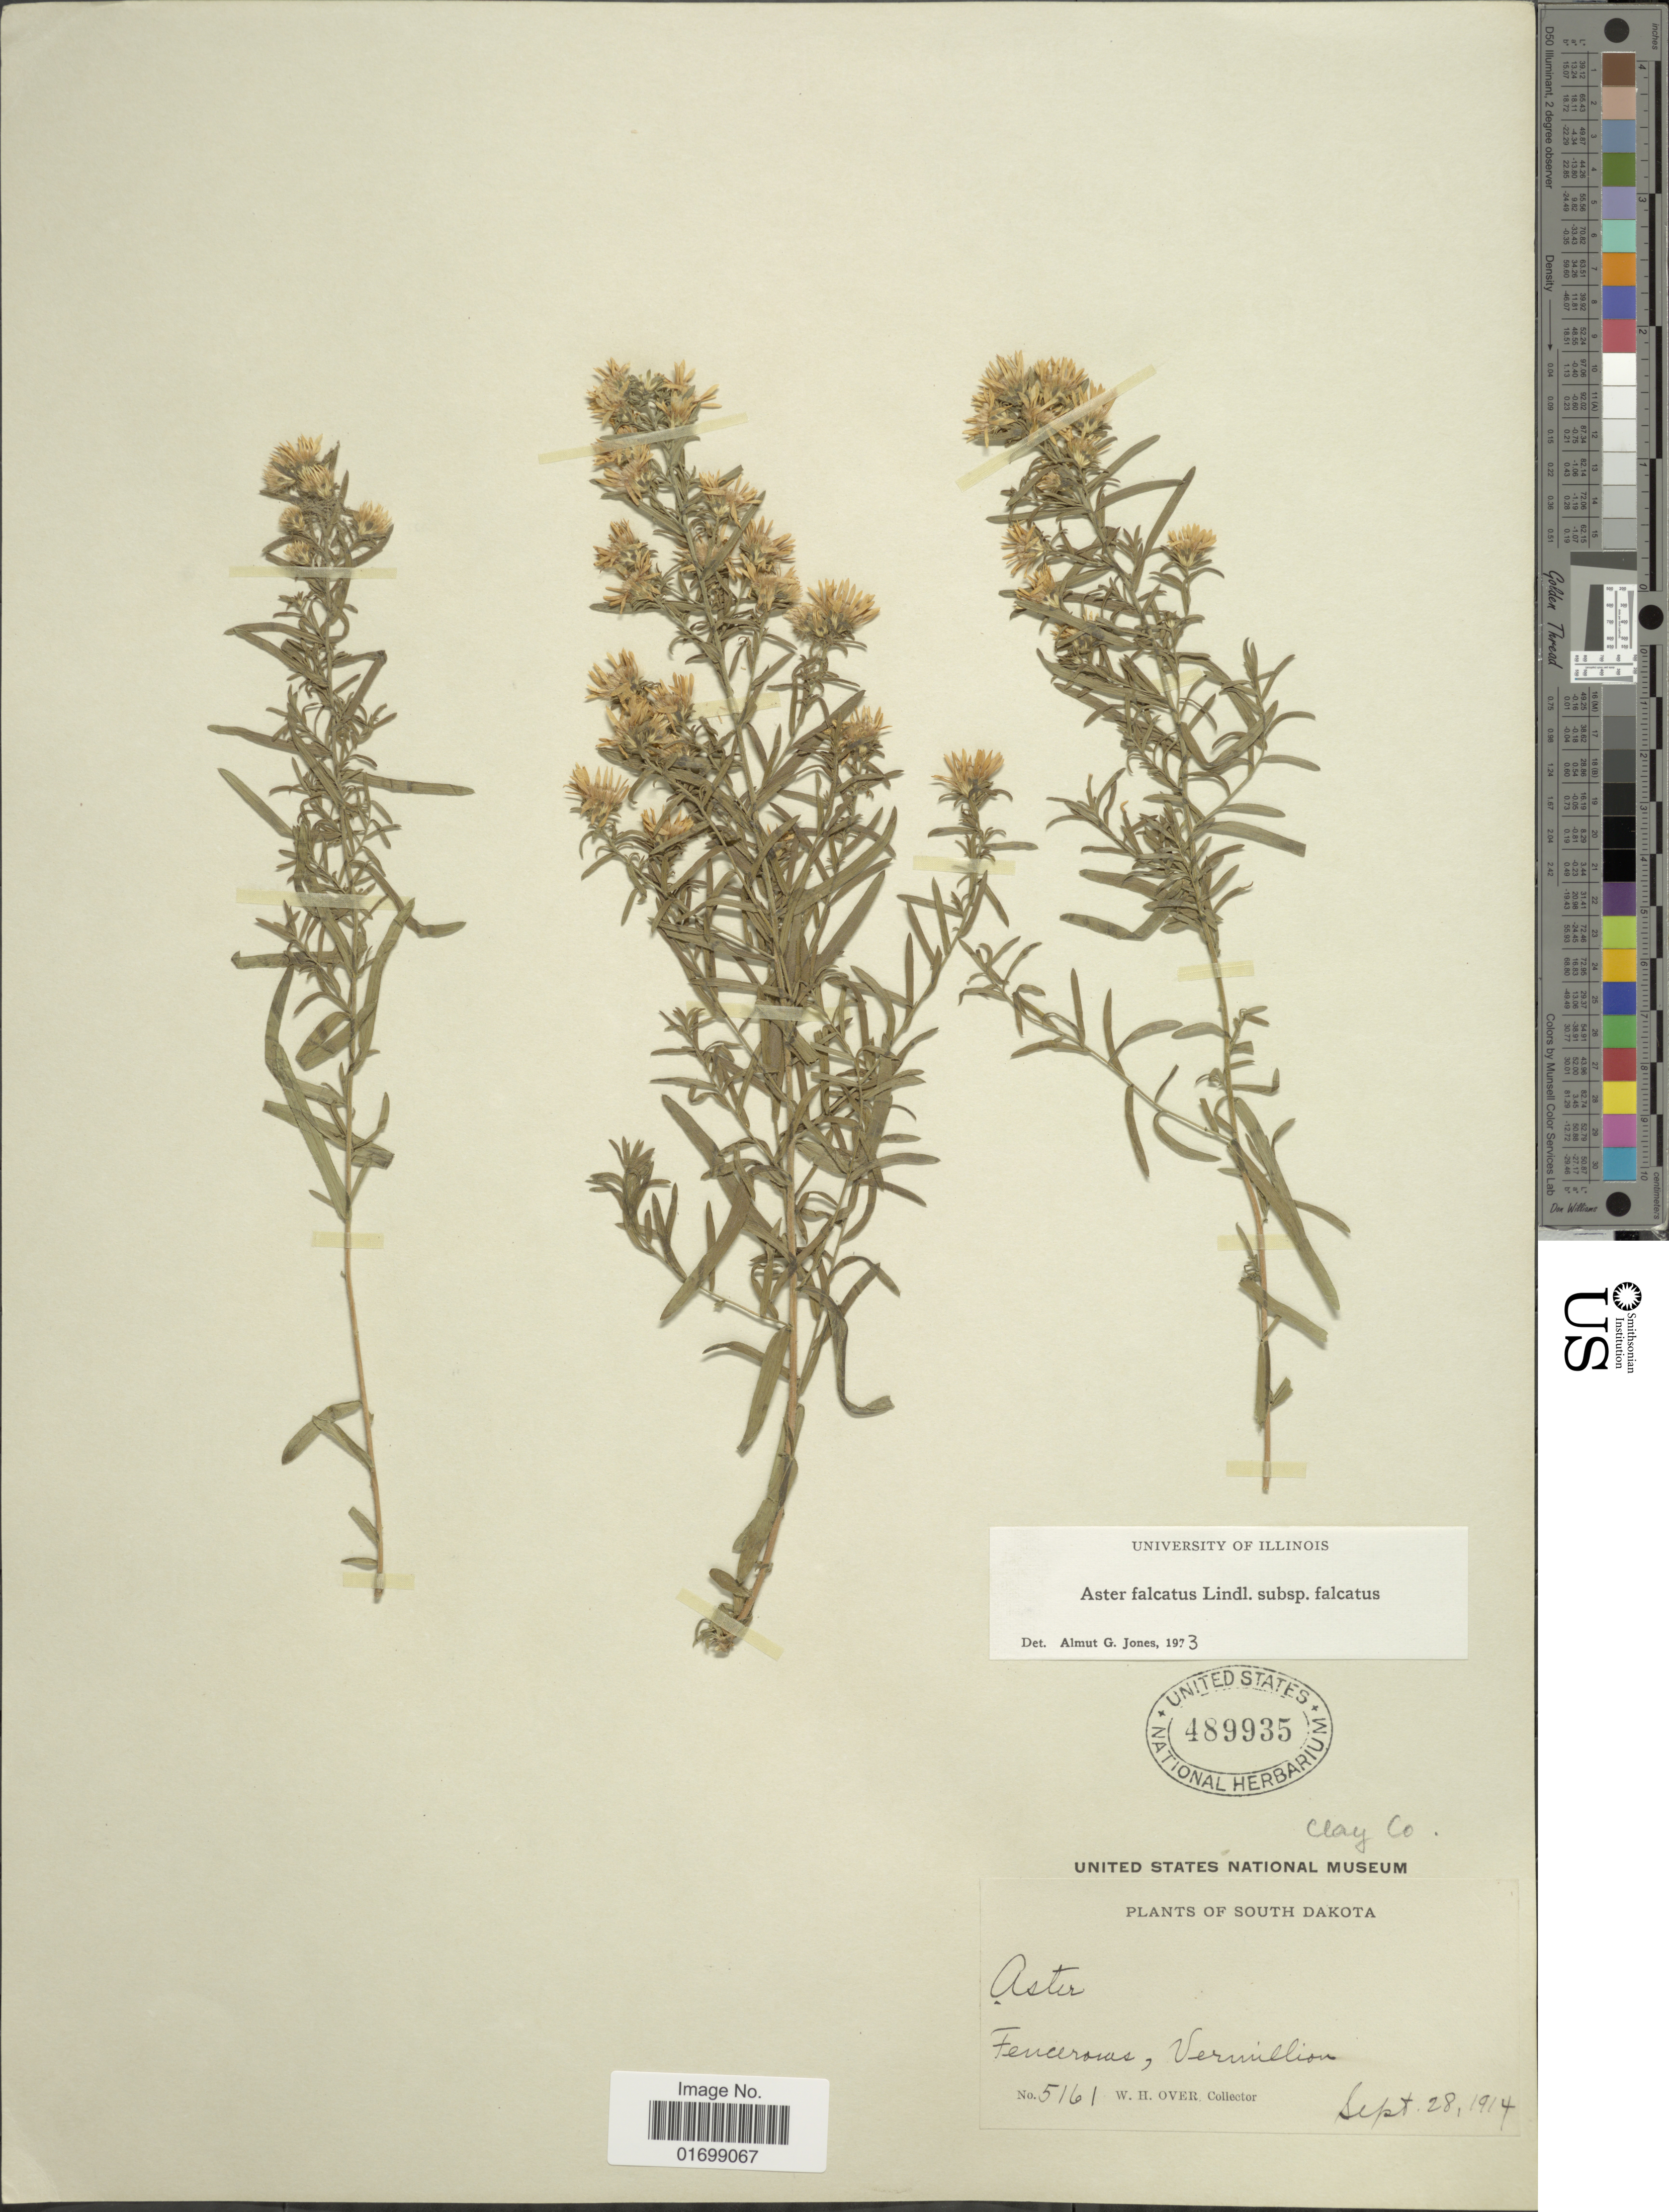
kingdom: Plantae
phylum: Tracheophyta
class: Magnoliopsida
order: Asterales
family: Asteraceae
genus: Symphyotrichum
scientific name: Symphyotrichum falcatum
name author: (Lindl. ex Lindl.) G.L. Nesom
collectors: W. Over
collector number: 5161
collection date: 1914-09-28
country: United States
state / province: South Dakota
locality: Fencerows, Vermillion.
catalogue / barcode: US 489935